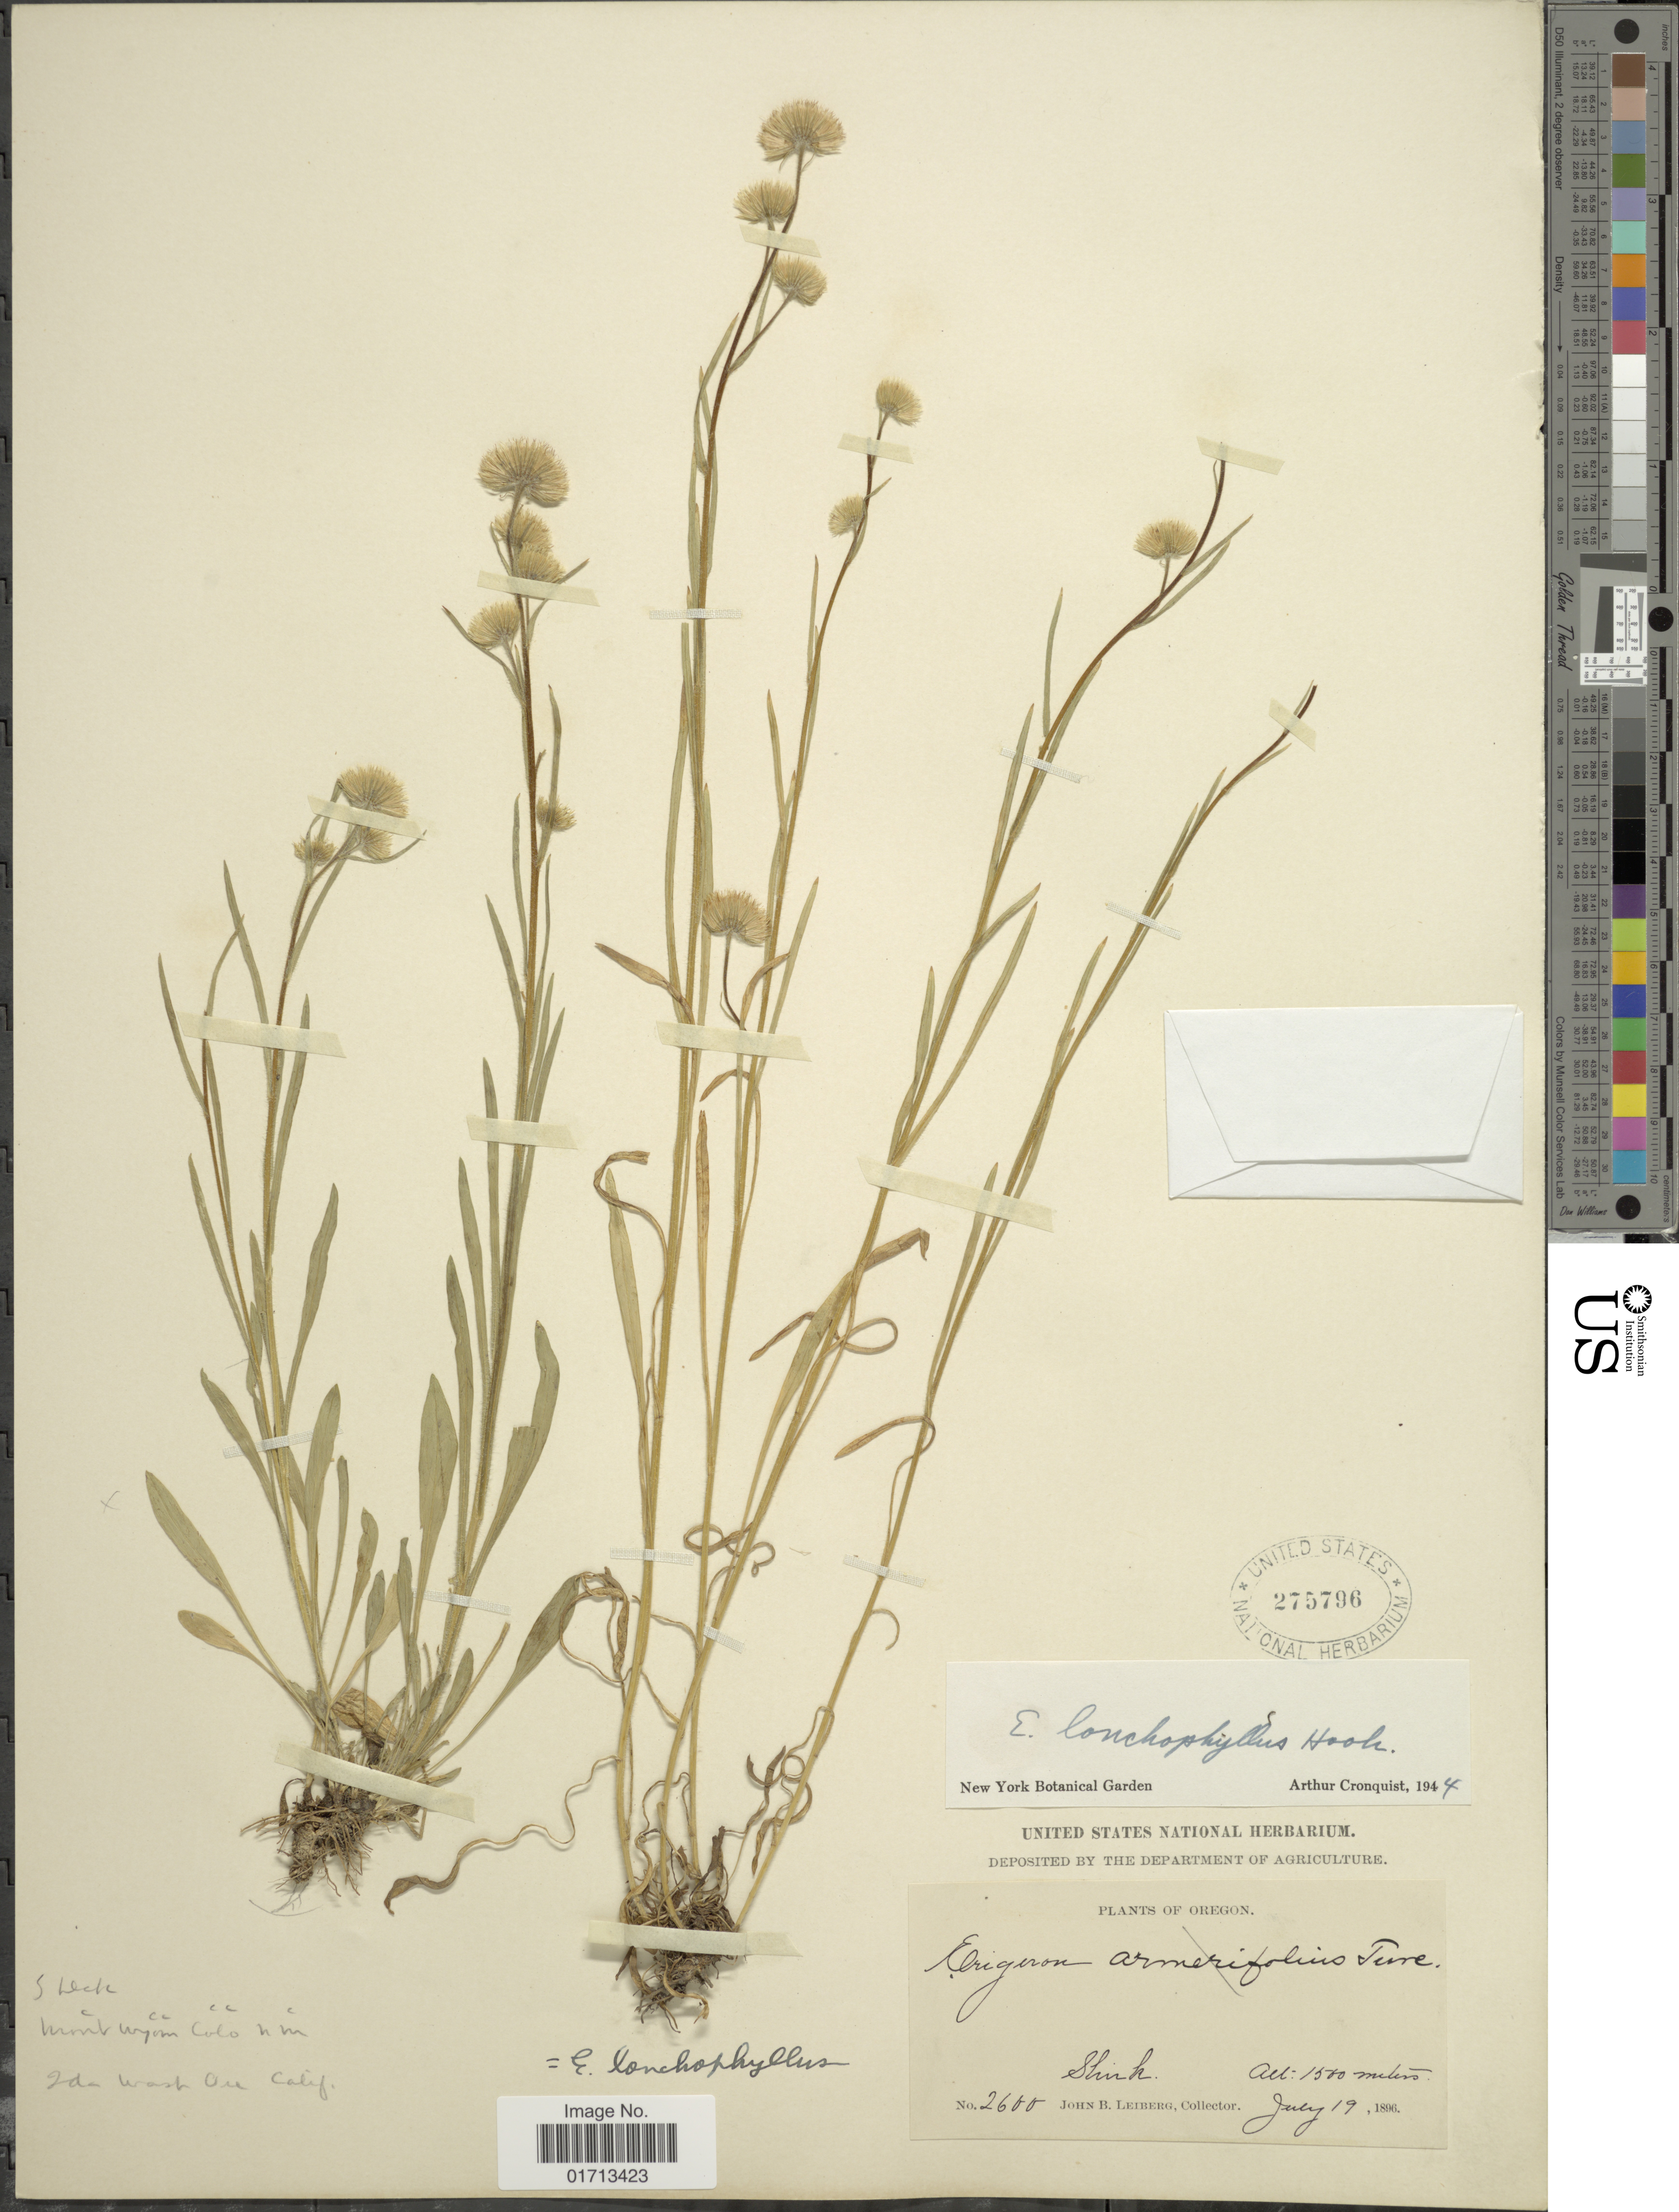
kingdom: Plantae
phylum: Tracheophyta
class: Magnoliopsida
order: Asterales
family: Asteraceae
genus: Erigeron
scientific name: Erigeron lonchophyllus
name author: Hook.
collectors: J. Leiberg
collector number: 2600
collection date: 1896-07-19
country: United States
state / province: Oregon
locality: Shirk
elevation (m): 1500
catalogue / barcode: US 275796